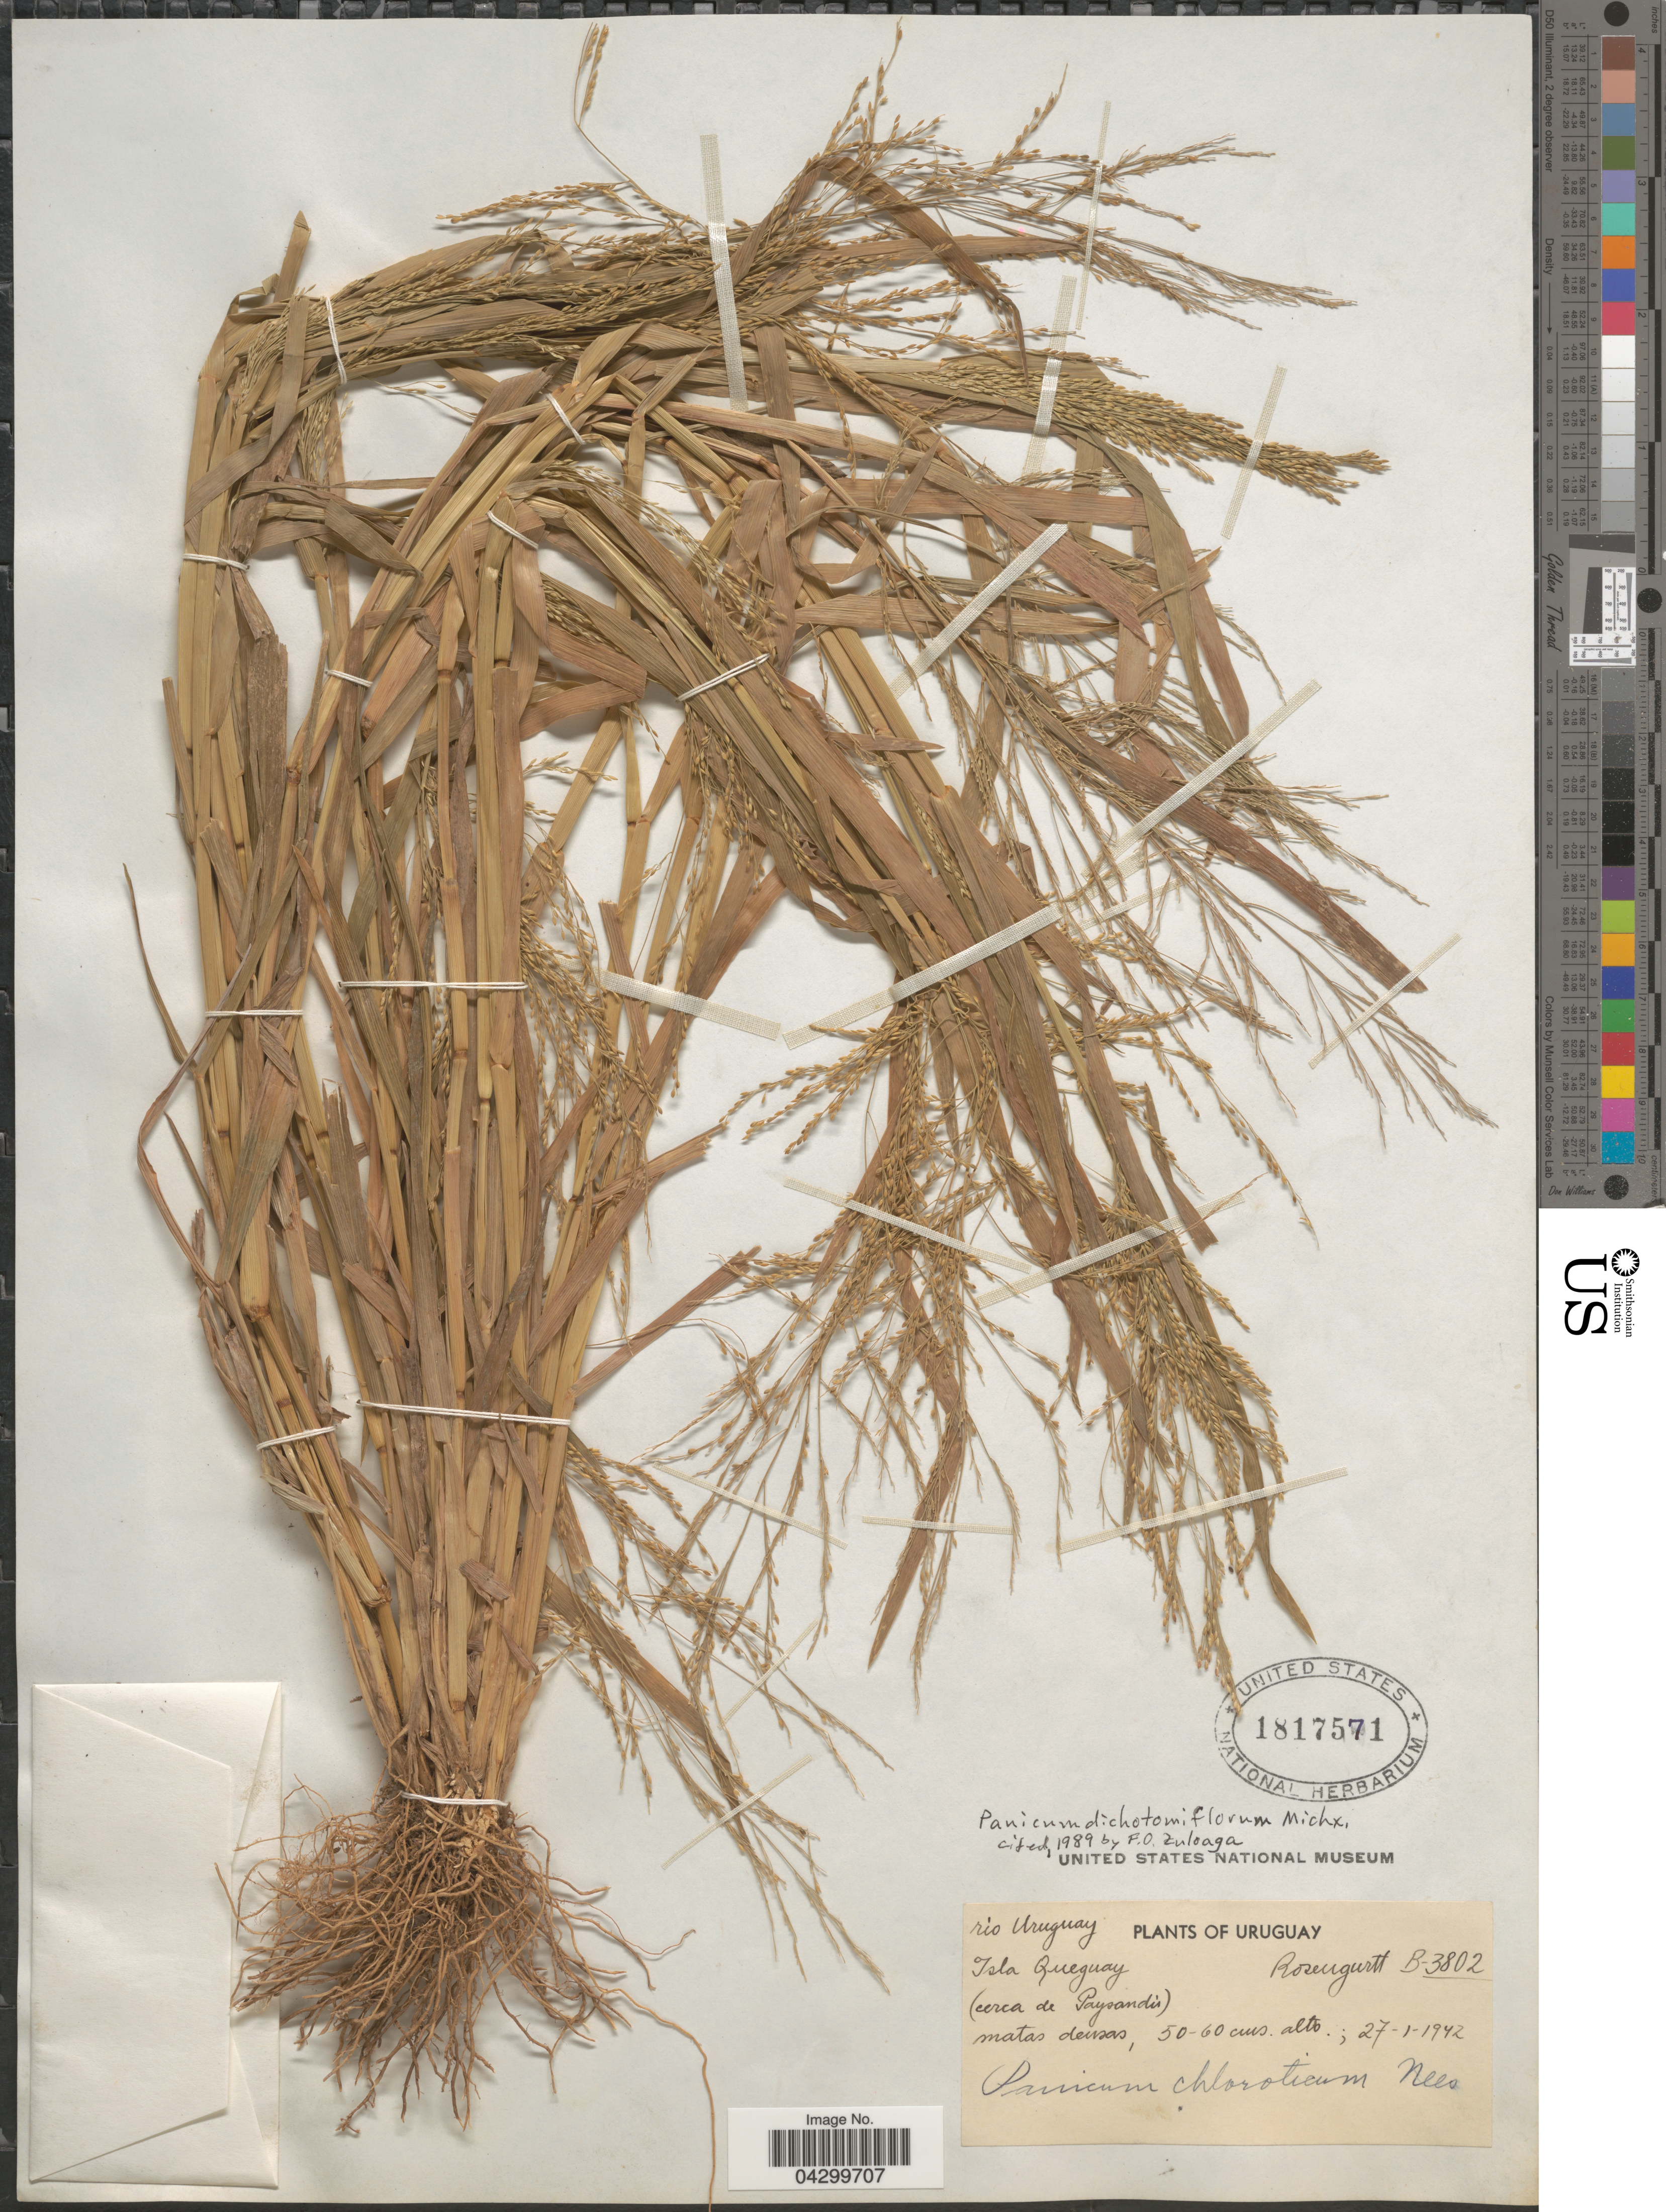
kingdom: Plantae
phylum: Tracheophyta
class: Liliopsida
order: Poales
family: Poaceae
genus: Panicum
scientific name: Panicum dichotomiflorum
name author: Michx.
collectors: Rosengurtt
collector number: B-3802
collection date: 1942-01-27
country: Uruguay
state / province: Paysandu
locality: Rio Uruguay. Isla Queguay (cerca de Paysandú).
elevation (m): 50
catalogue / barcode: US 1817571